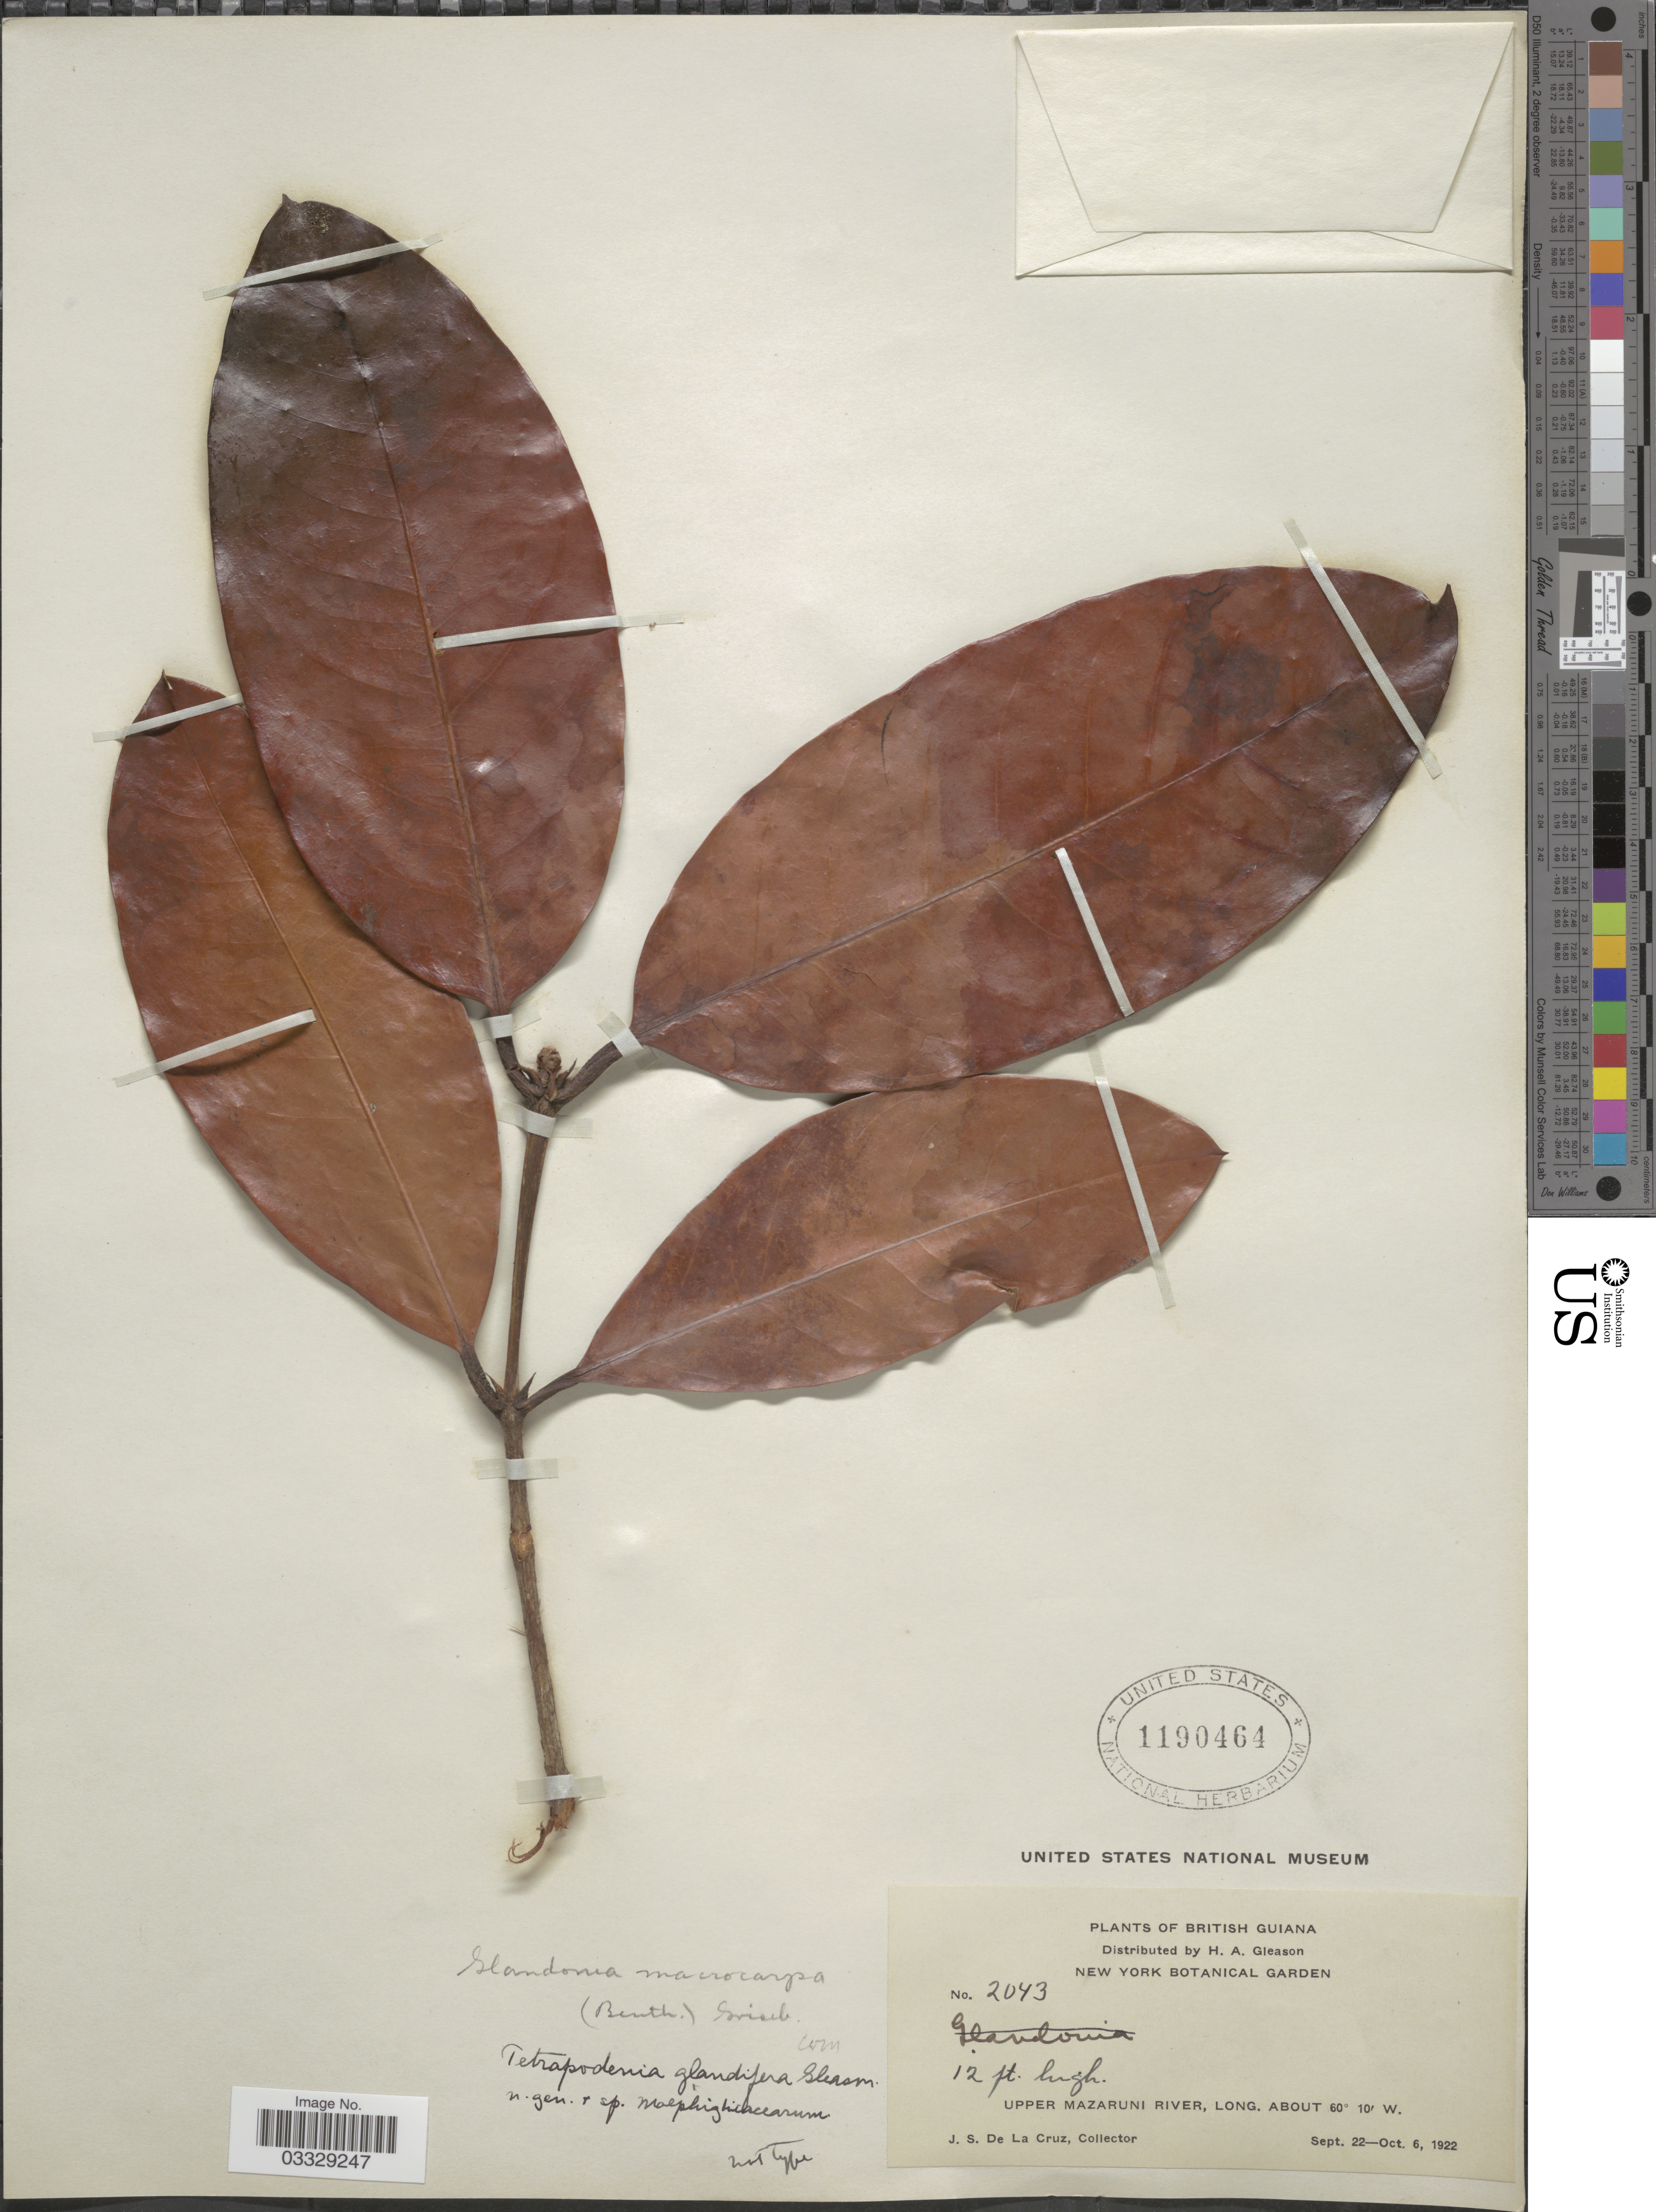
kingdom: Plantae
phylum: Tracheophyta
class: Magnoliopsida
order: Malpighiales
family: Malpighiaceae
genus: Burdachia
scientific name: Burdachia sphaerocarpa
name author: A. Juss.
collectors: J. S. de la Cruz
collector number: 2043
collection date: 1922-09-22/1922-10-06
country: Guyana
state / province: Cuyuni-Mazaruni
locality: British Guiana. Upper Mazaruni River.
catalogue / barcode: US 1190464